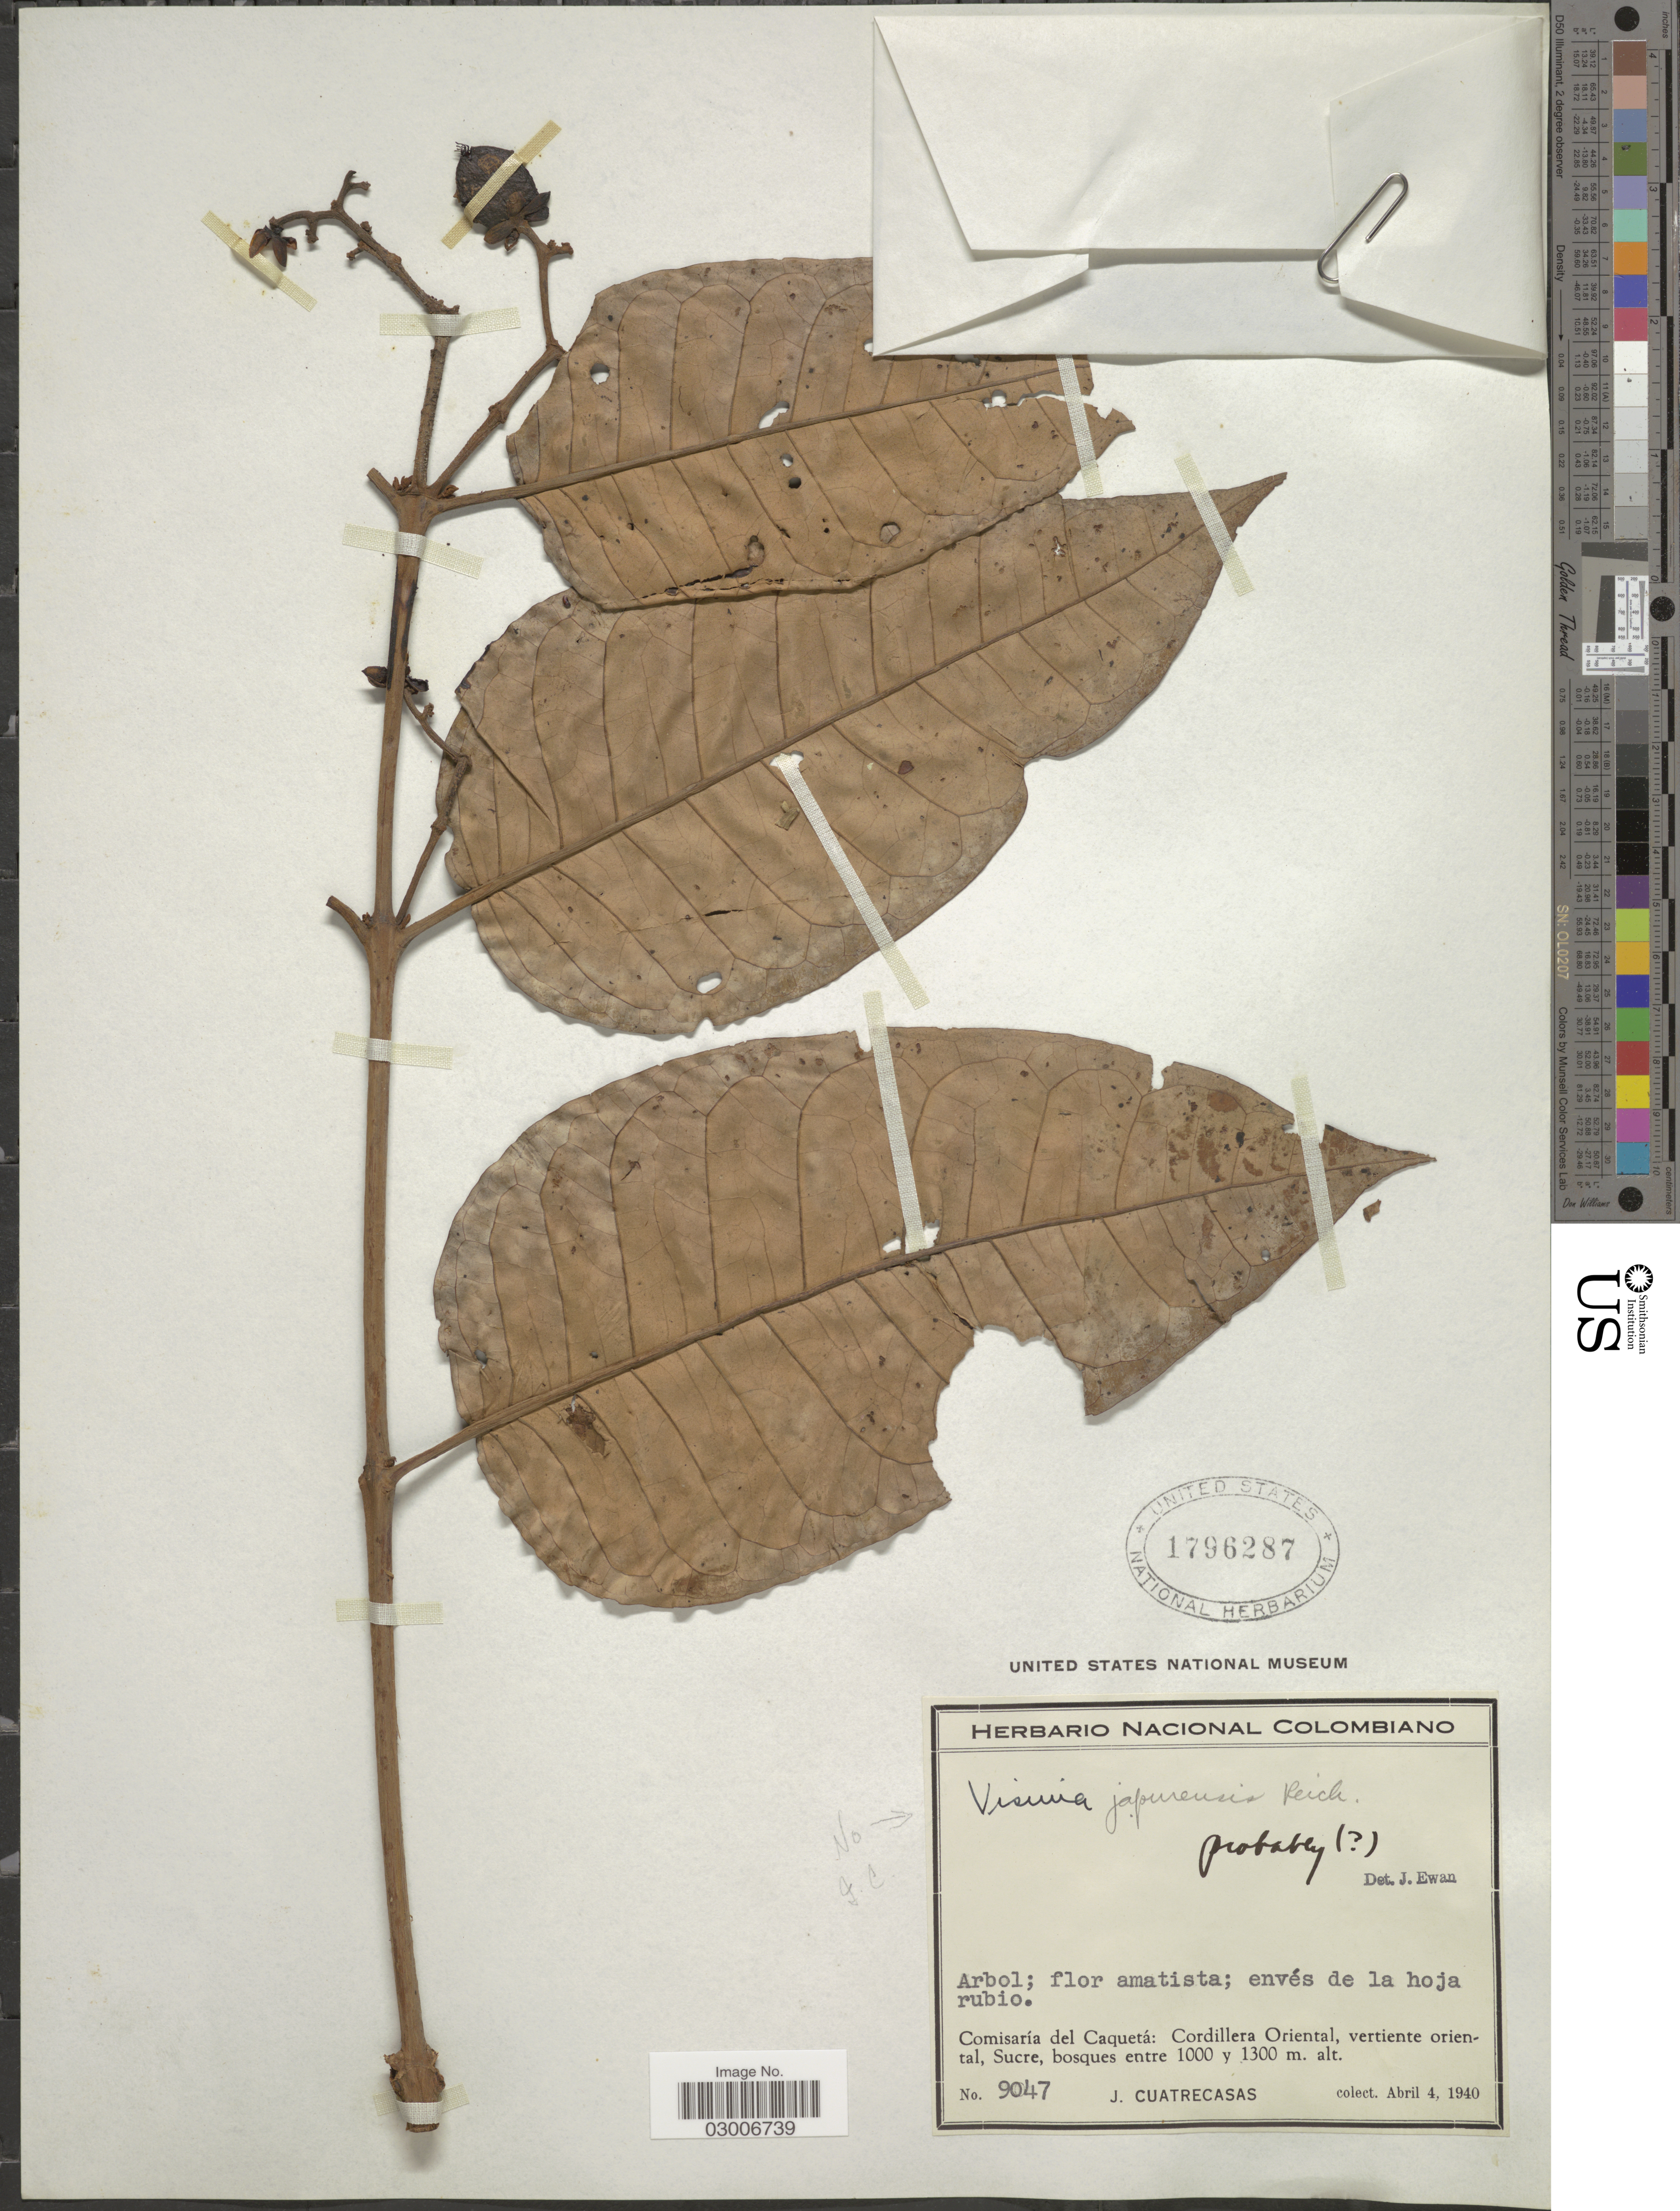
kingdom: Plantae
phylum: Tracheophyta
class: Magnoliopsida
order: Malpighiales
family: Hypericaceae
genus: Vismia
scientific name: Vismia japurensis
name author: Reichardt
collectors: J. Cuatrecasas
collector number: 9047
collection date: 1940-04-04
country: Colombia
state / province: Caquetá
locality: Comisaría del Caquetá: Cordillera Oriental, vertiente oriental, Sucre.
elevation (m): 1000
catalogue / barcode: US 1796287